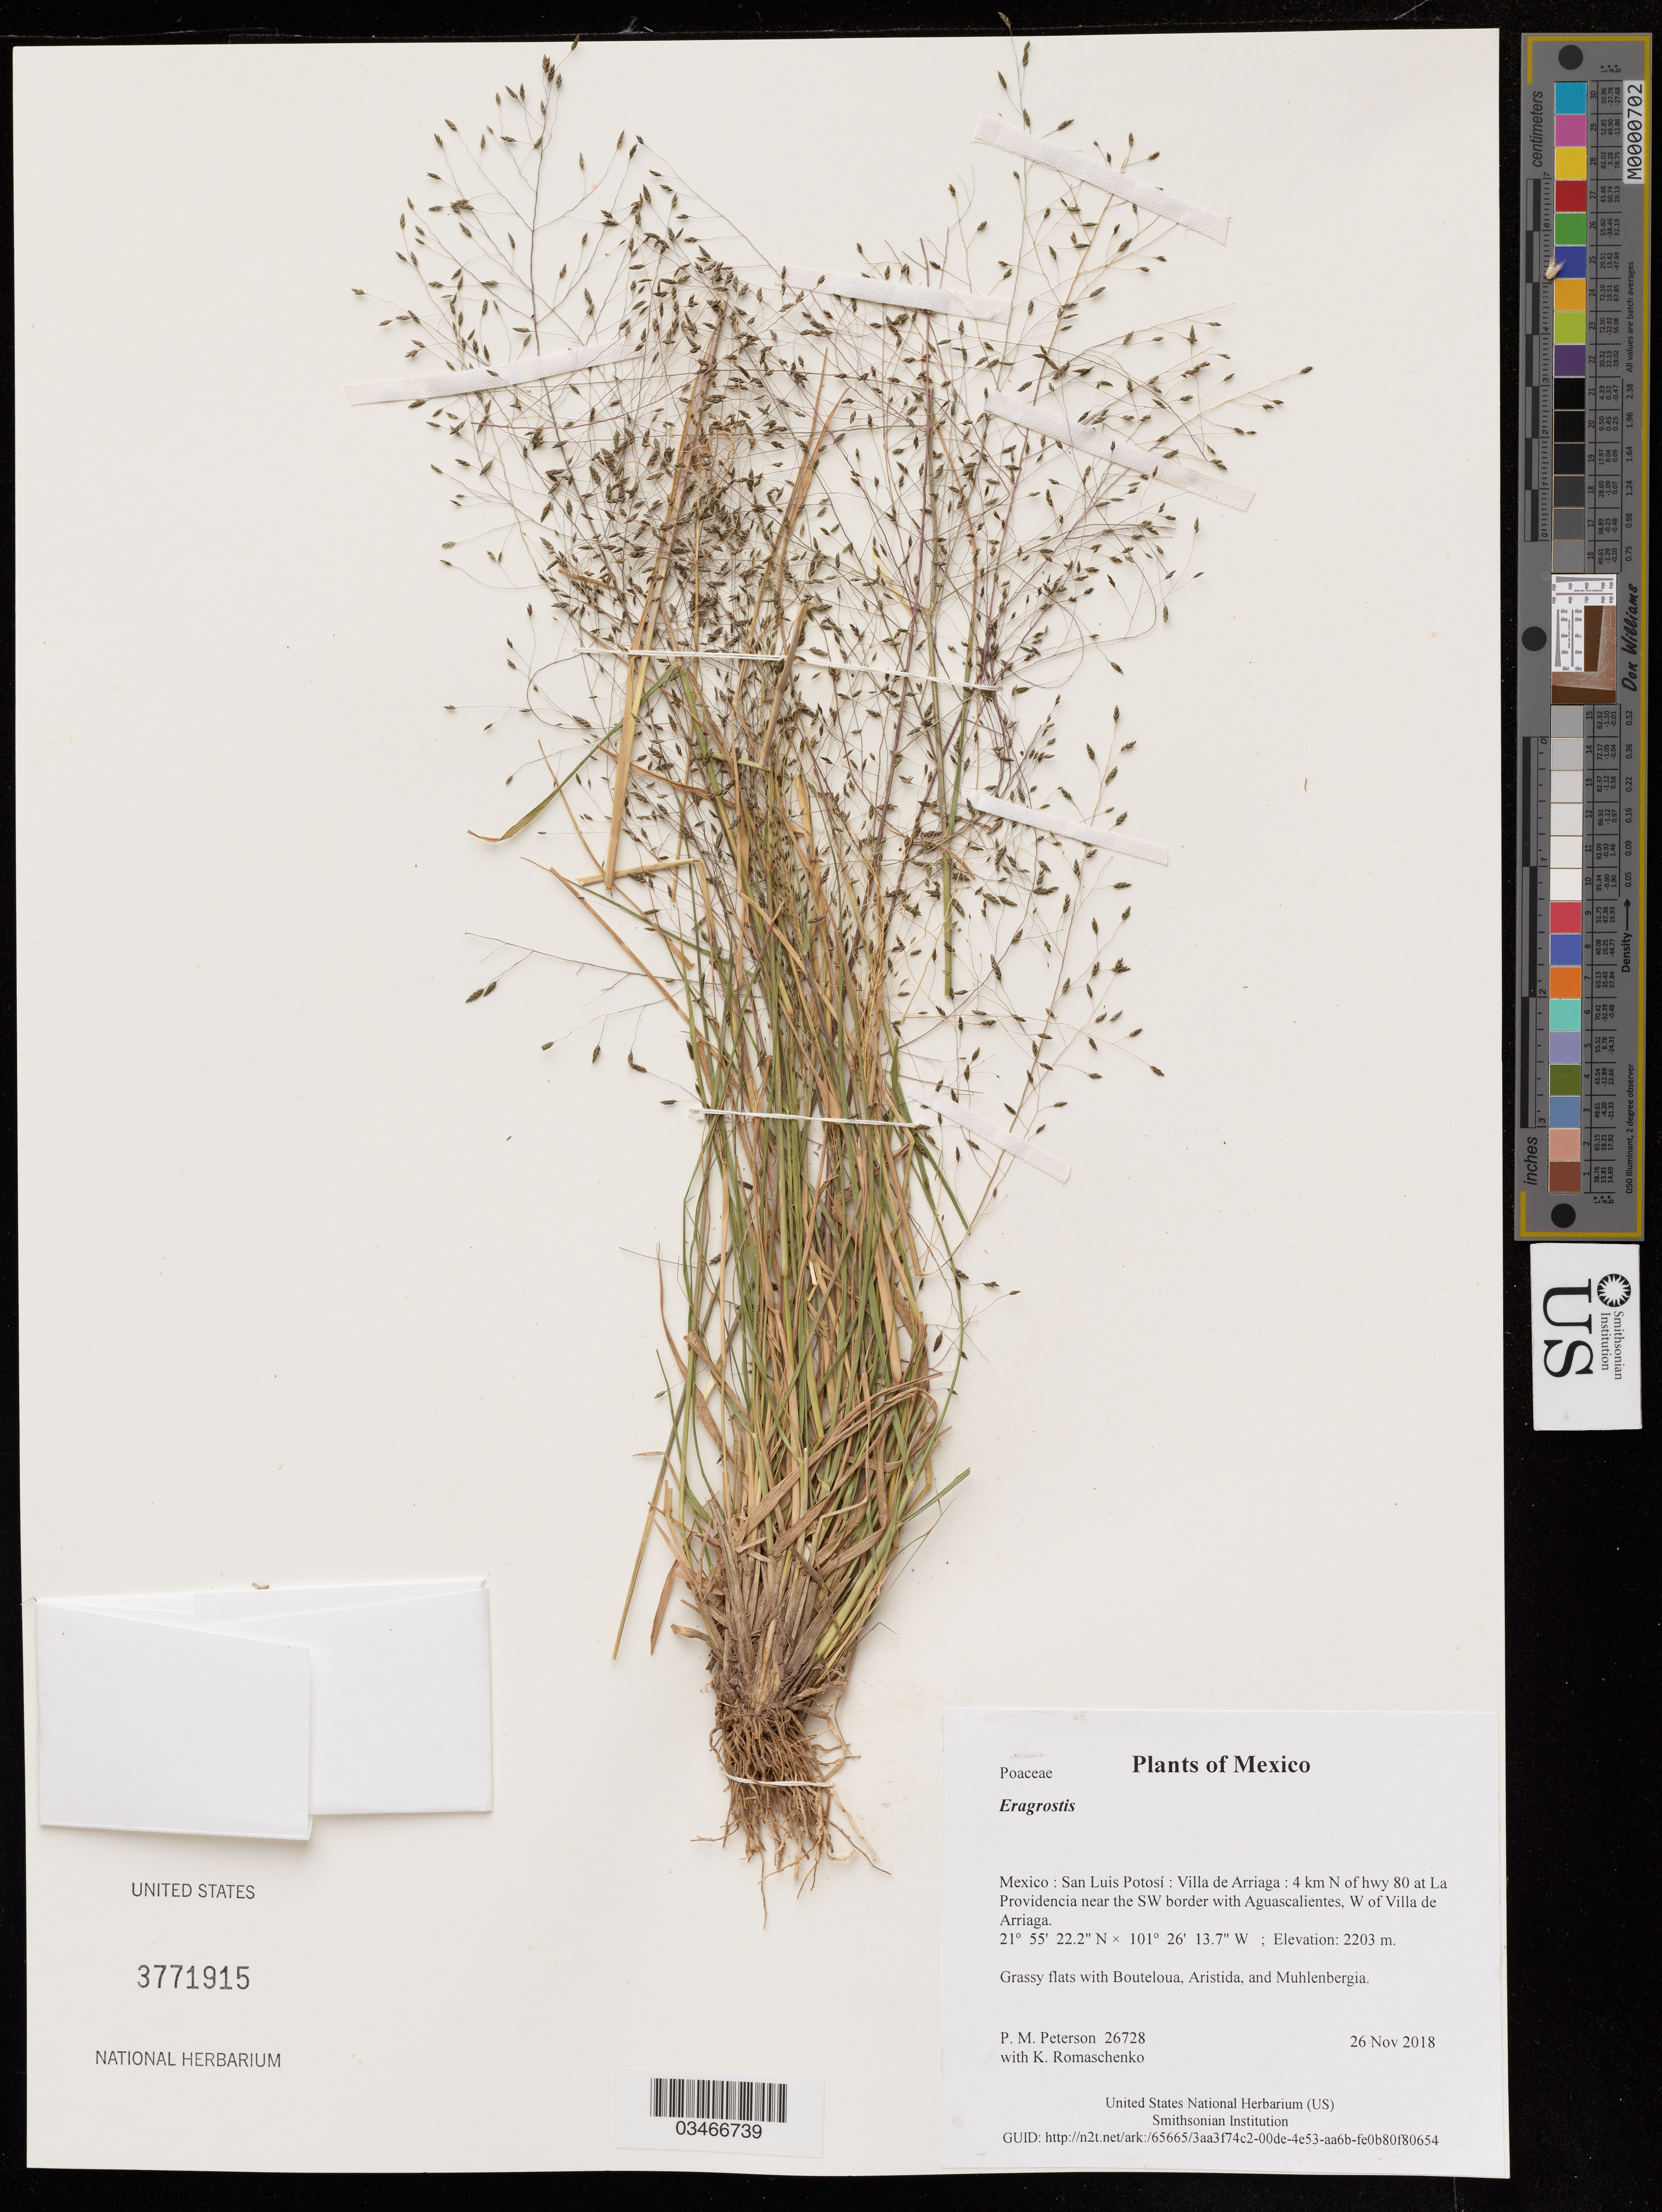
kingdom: Plantae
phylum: Tracheophyta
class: Liliopsida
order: Poales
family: Poaceae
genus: Eragrostis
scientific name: Eragrostis sp.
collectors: P. M. Peterson & K. Romaschenko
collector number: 26728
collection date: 2018-11-26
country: Mexico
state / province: San Luis Potosí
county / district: Villa de Arriaga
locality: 4 km N of hwy 80 at La Providencia near the SW border with Aguascalientes, W of Villa de Arriaga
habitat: Grassy flats with Bouteloua, Aristida, and Muhlenbergia.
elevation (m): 2203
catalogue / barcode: US 3771915